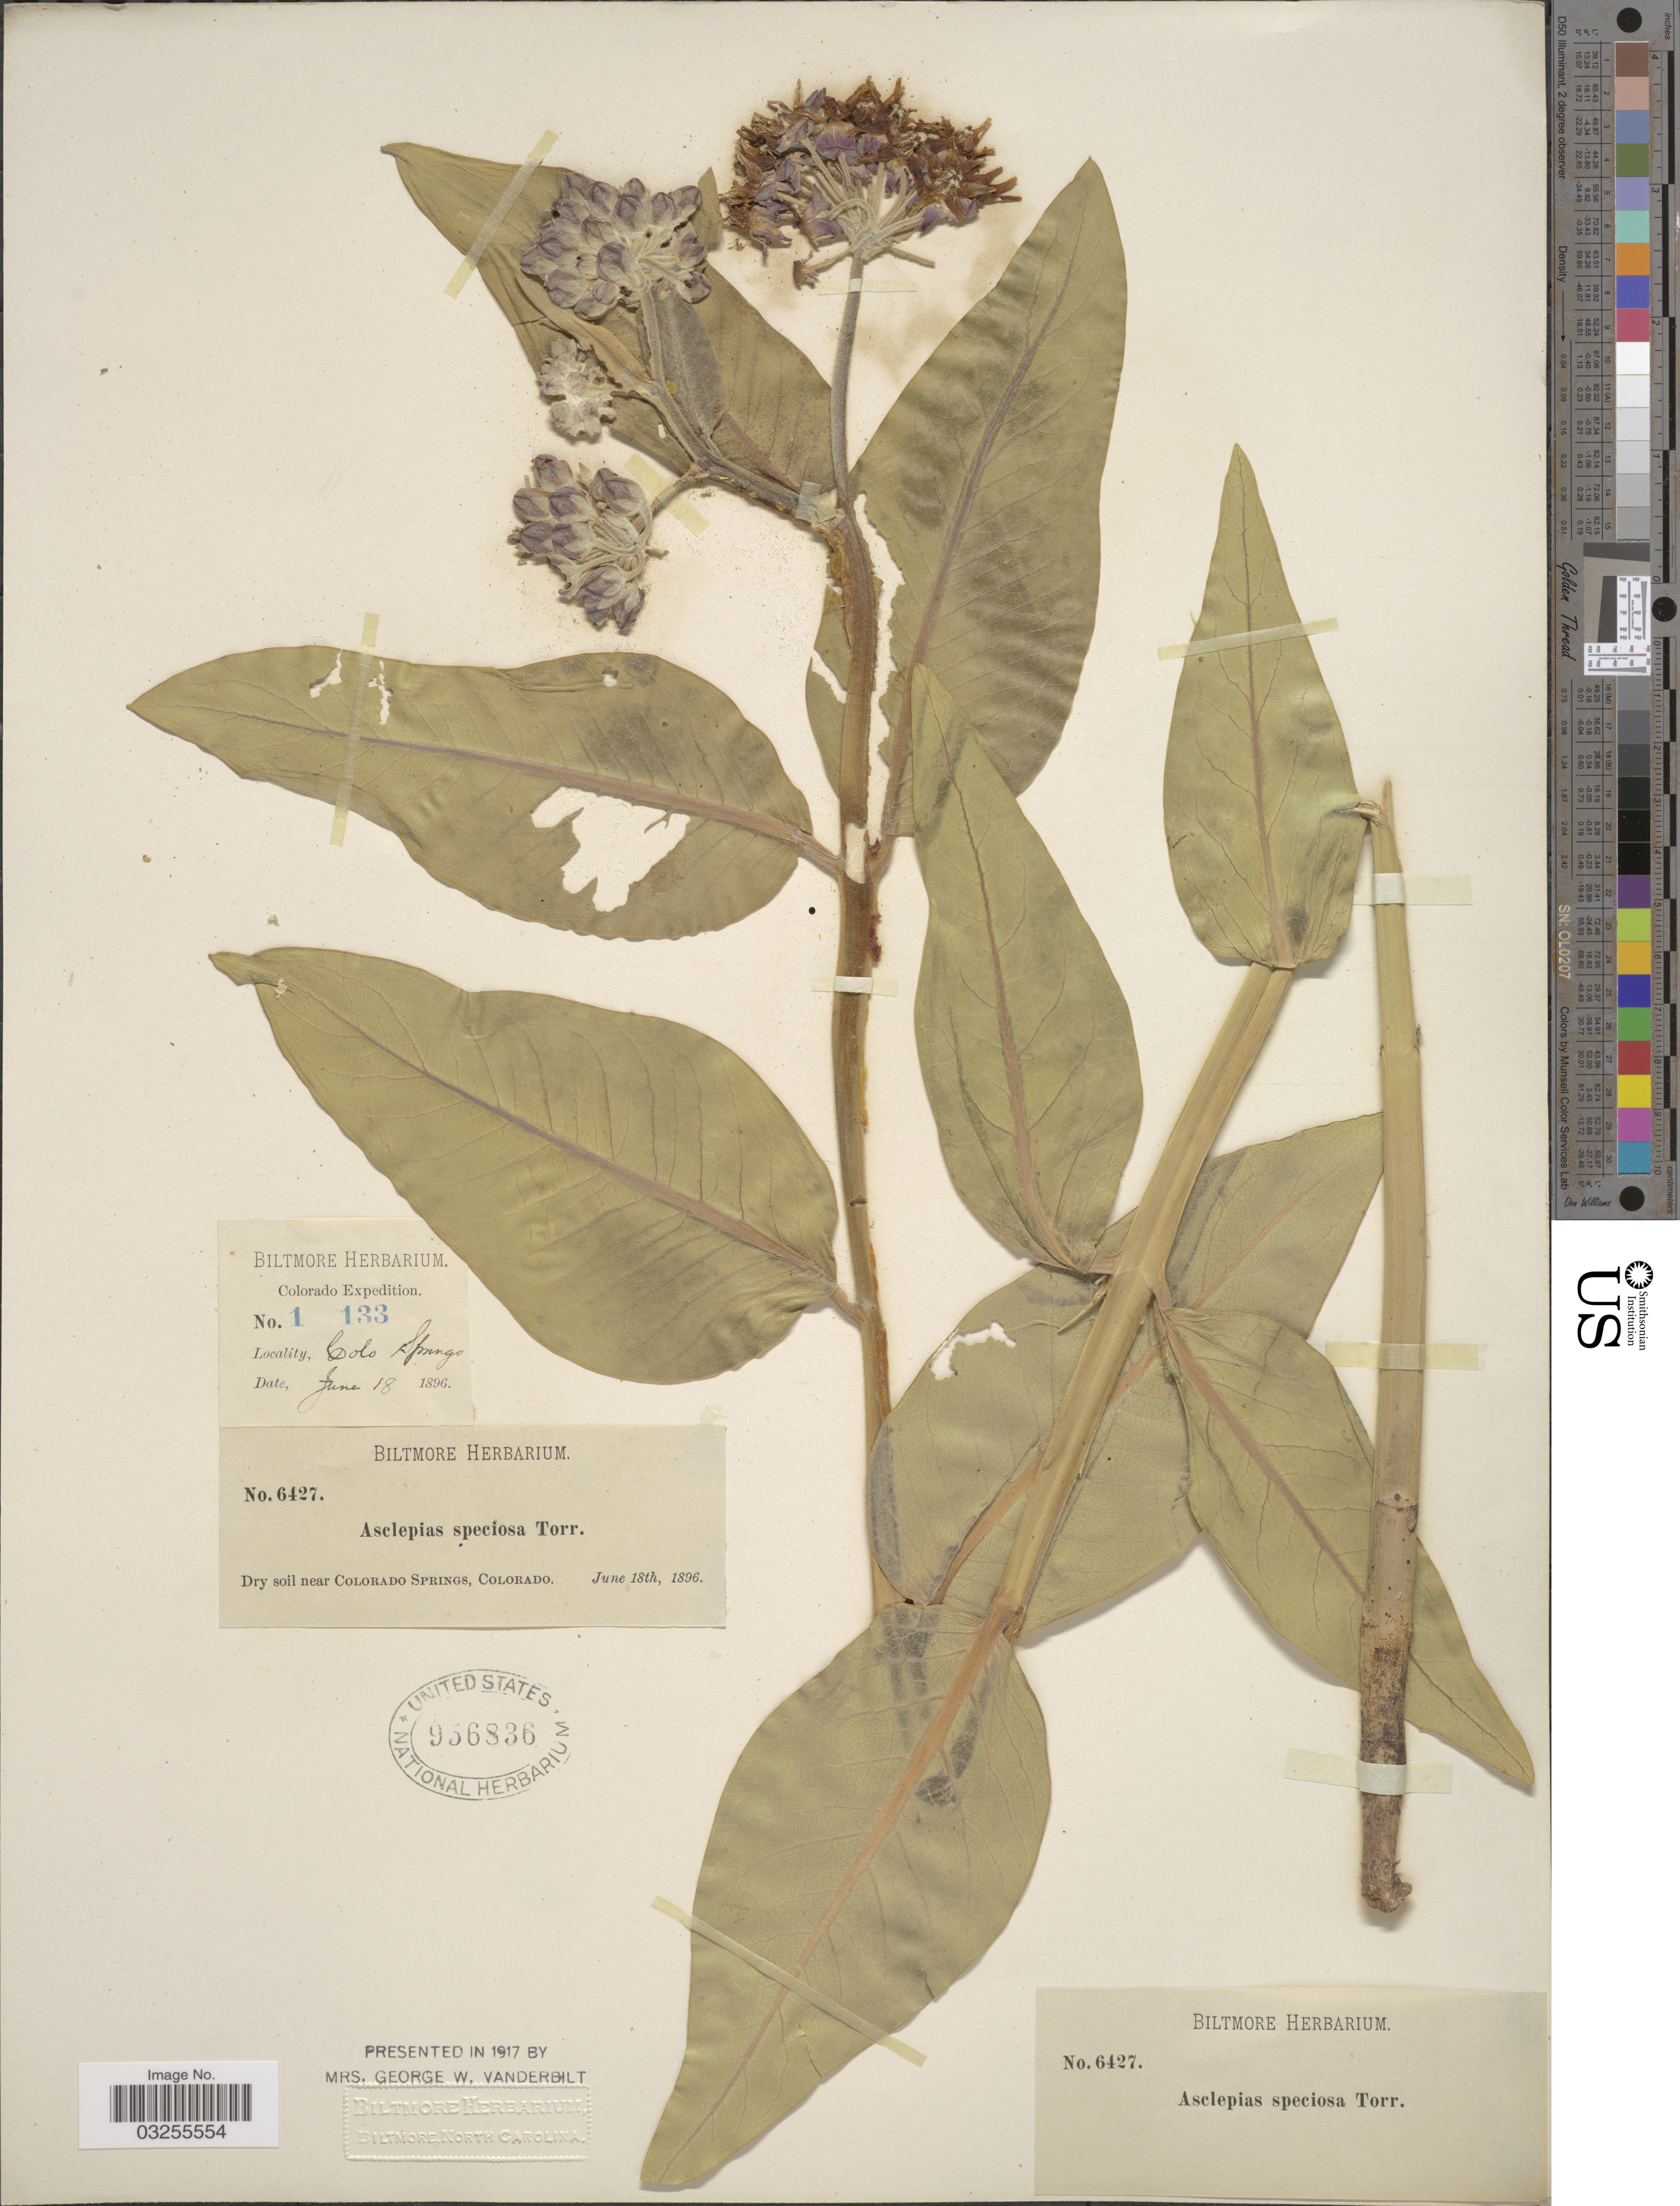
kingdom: Plantae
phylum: Tracheophyta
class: Magnoliopsida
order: Gentianales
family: Apocynaceae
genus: Asclepias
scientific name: Asclepias speciosa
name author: Torr.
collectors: ex herb. Biltmore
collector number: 6427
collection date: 1896-06-18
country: United States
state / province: Colorado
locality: Dry soil near Colorado Springs.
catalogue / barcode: US 956836